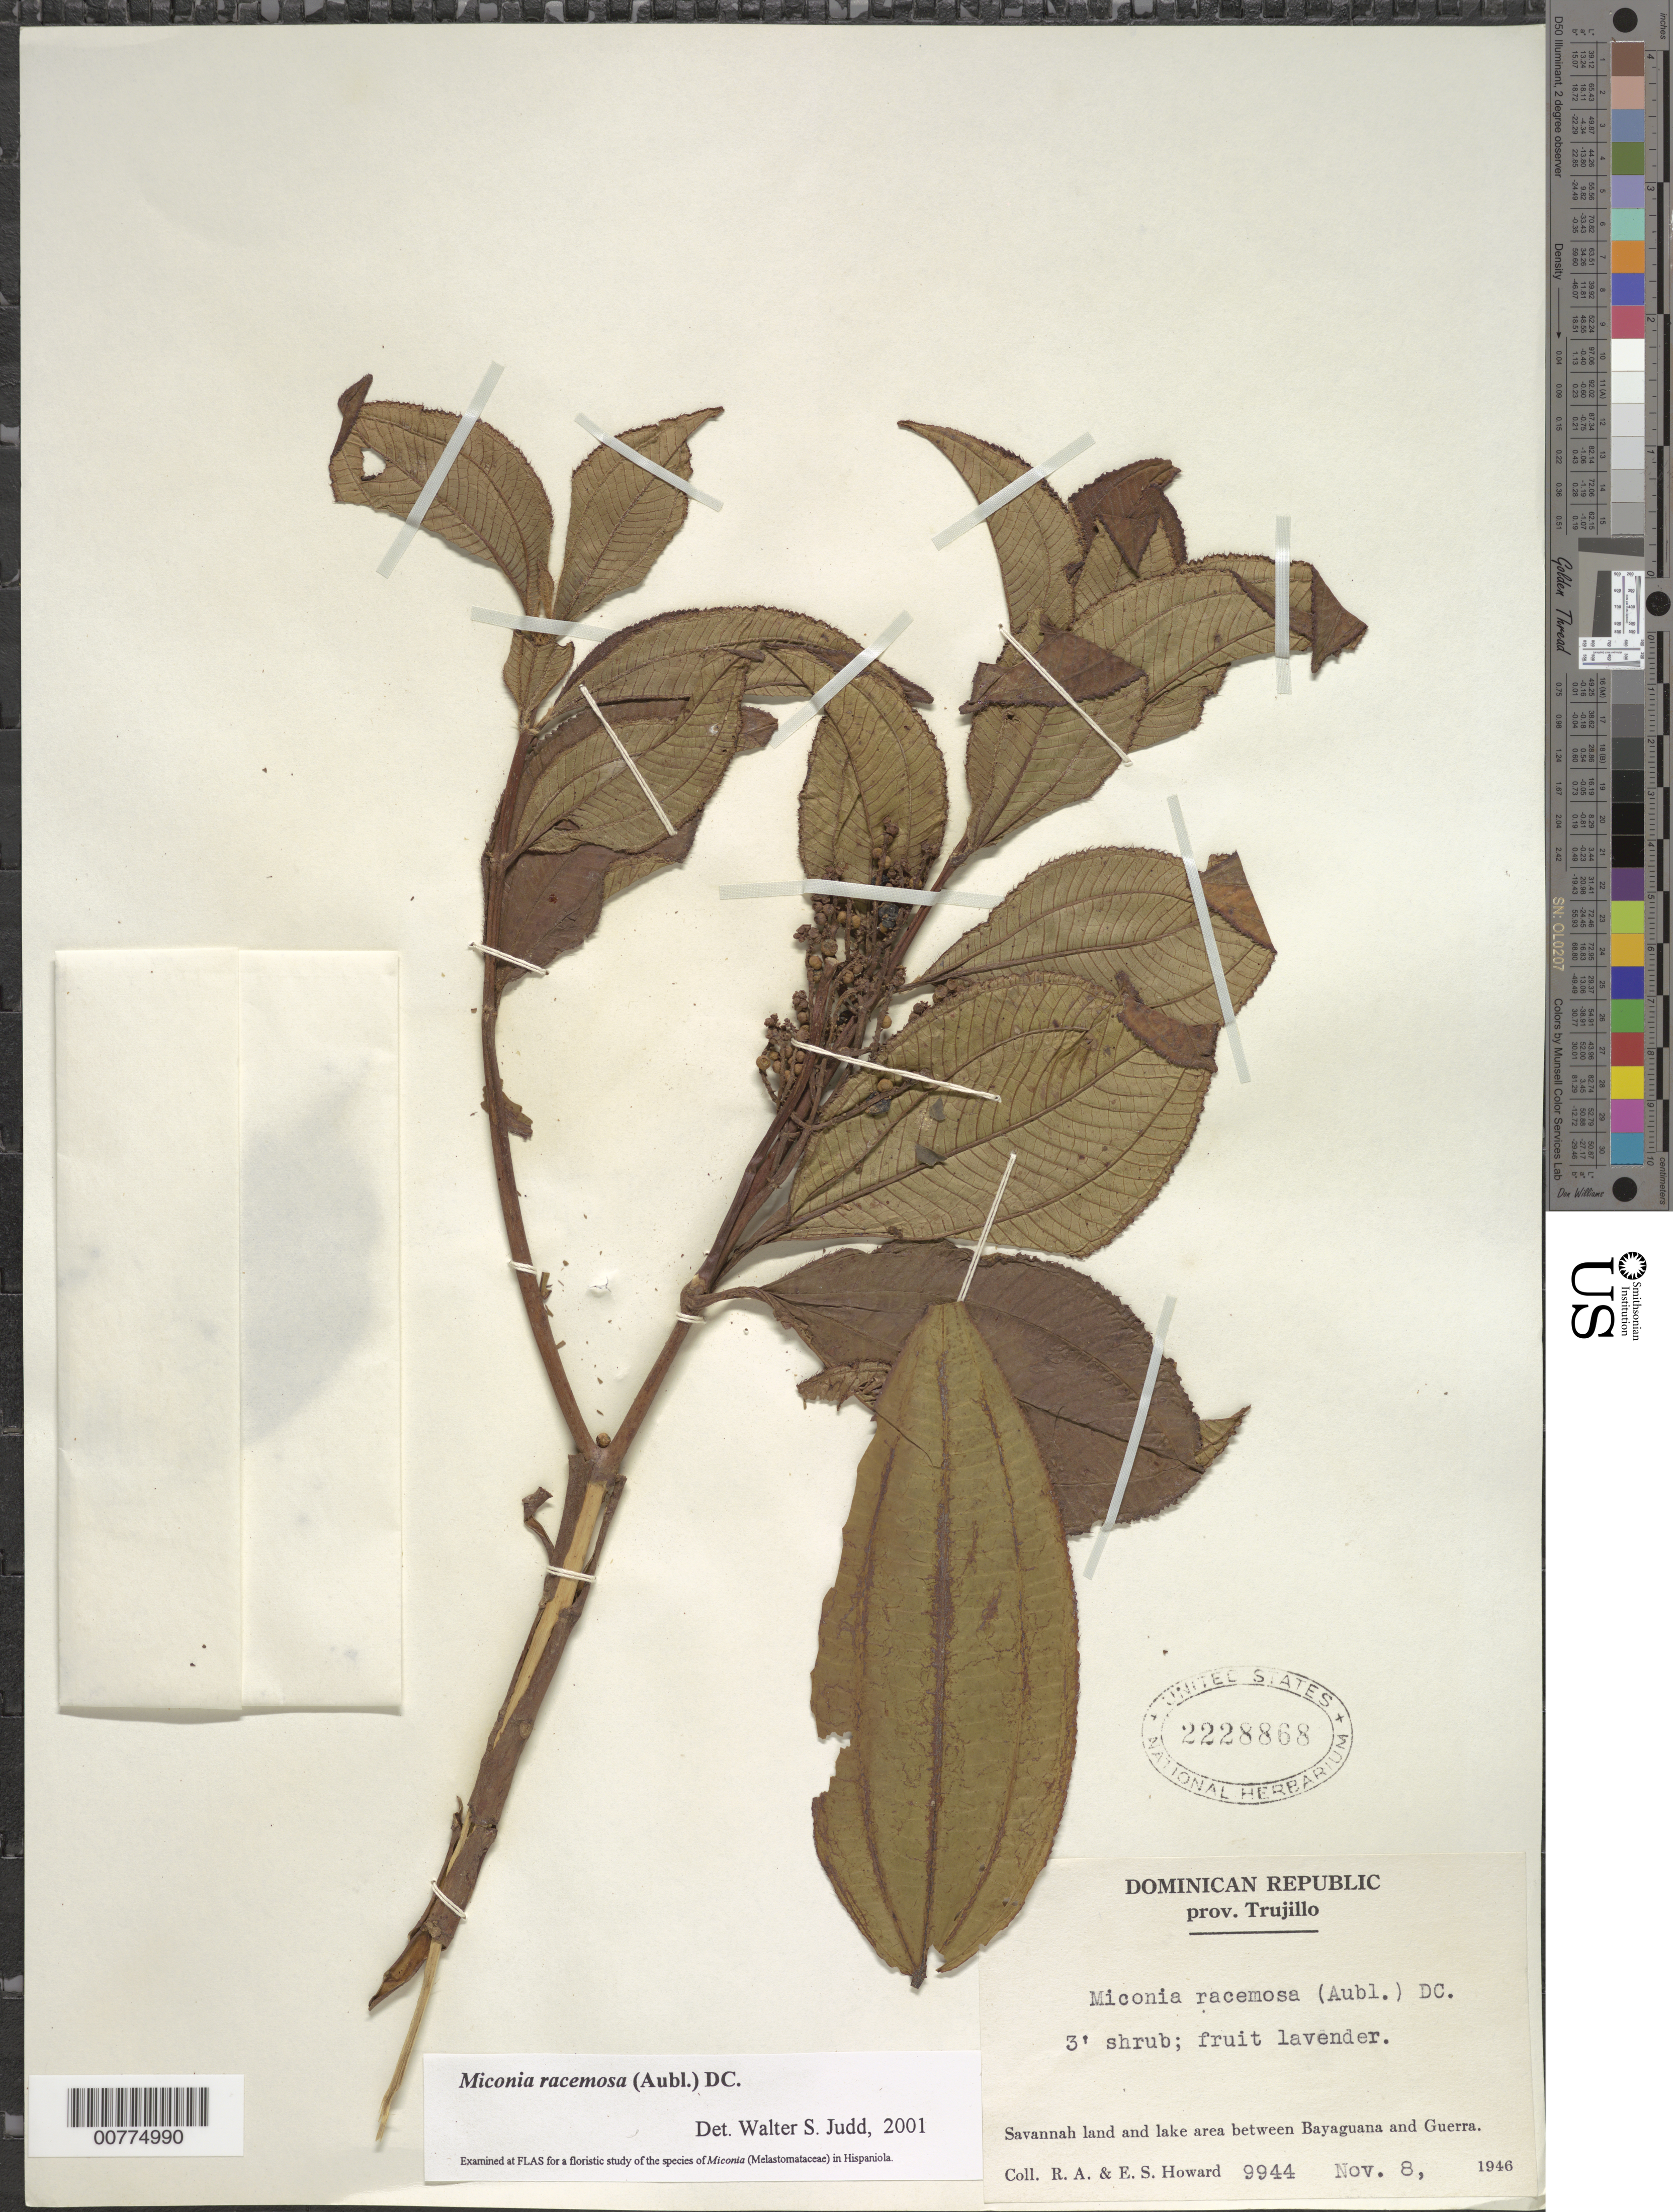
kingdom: Plantae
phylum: Tracheophyta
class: Magnoliopsida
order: Myrtales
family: Melastomataceae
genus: Miconia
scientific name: Miconia racemosa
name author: (Aubl.) DC.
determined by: Judd, Walter S.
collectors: R. A. Howard & E. S. Howard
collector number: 9944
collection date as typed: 08 Nov 1946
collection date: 1946-11-08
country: Dominican Republic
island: Hispaniola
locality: Province of Trujillo?, area between Bayaguana and Guerra.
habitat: Savannah land and lake area.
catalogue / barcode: US 2228868